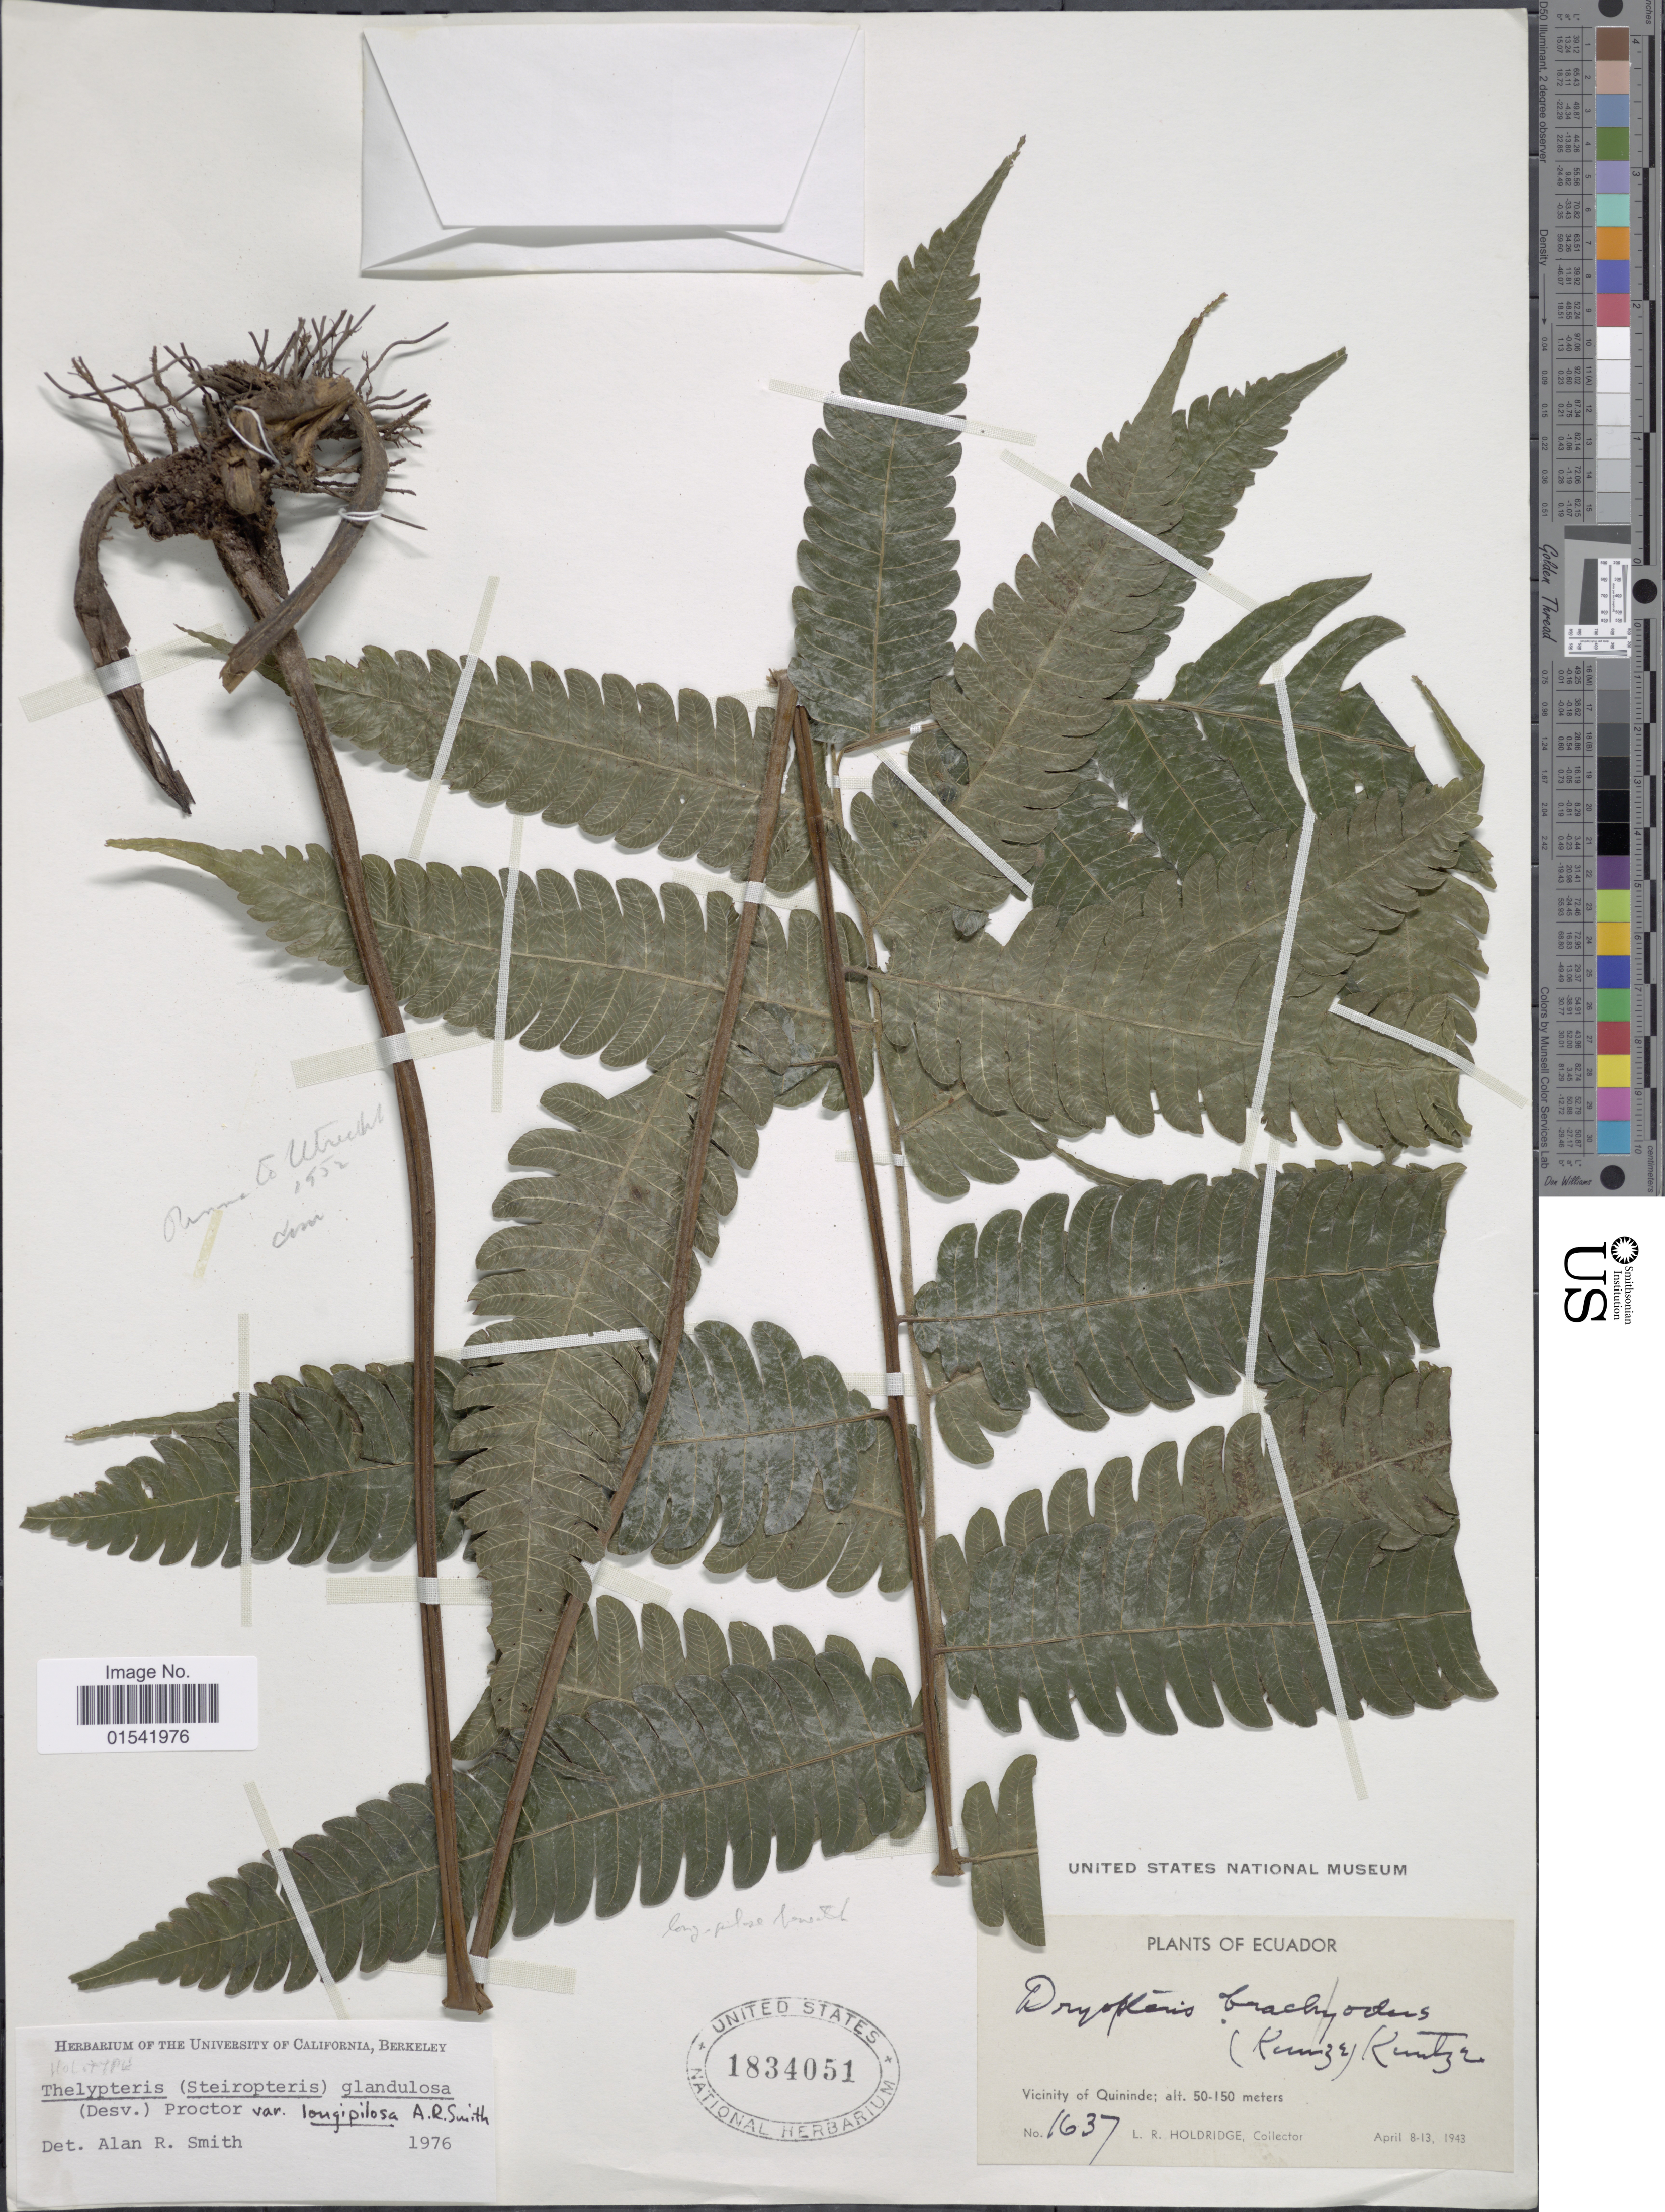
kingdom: Plantae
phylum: Tracheophyta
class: Polypodiopsida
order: Polypodiales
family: Thelypteridaceae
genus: Steiropteris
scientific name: Steiropteris glandulosa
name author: (Hook. f.) Pic. Serm.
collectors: L. Holdridge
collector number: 1637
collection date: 1943-04-08/1943-04-13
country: Ecuador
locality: Vicinity of Quininde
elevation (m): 50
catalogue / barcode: US 1834051